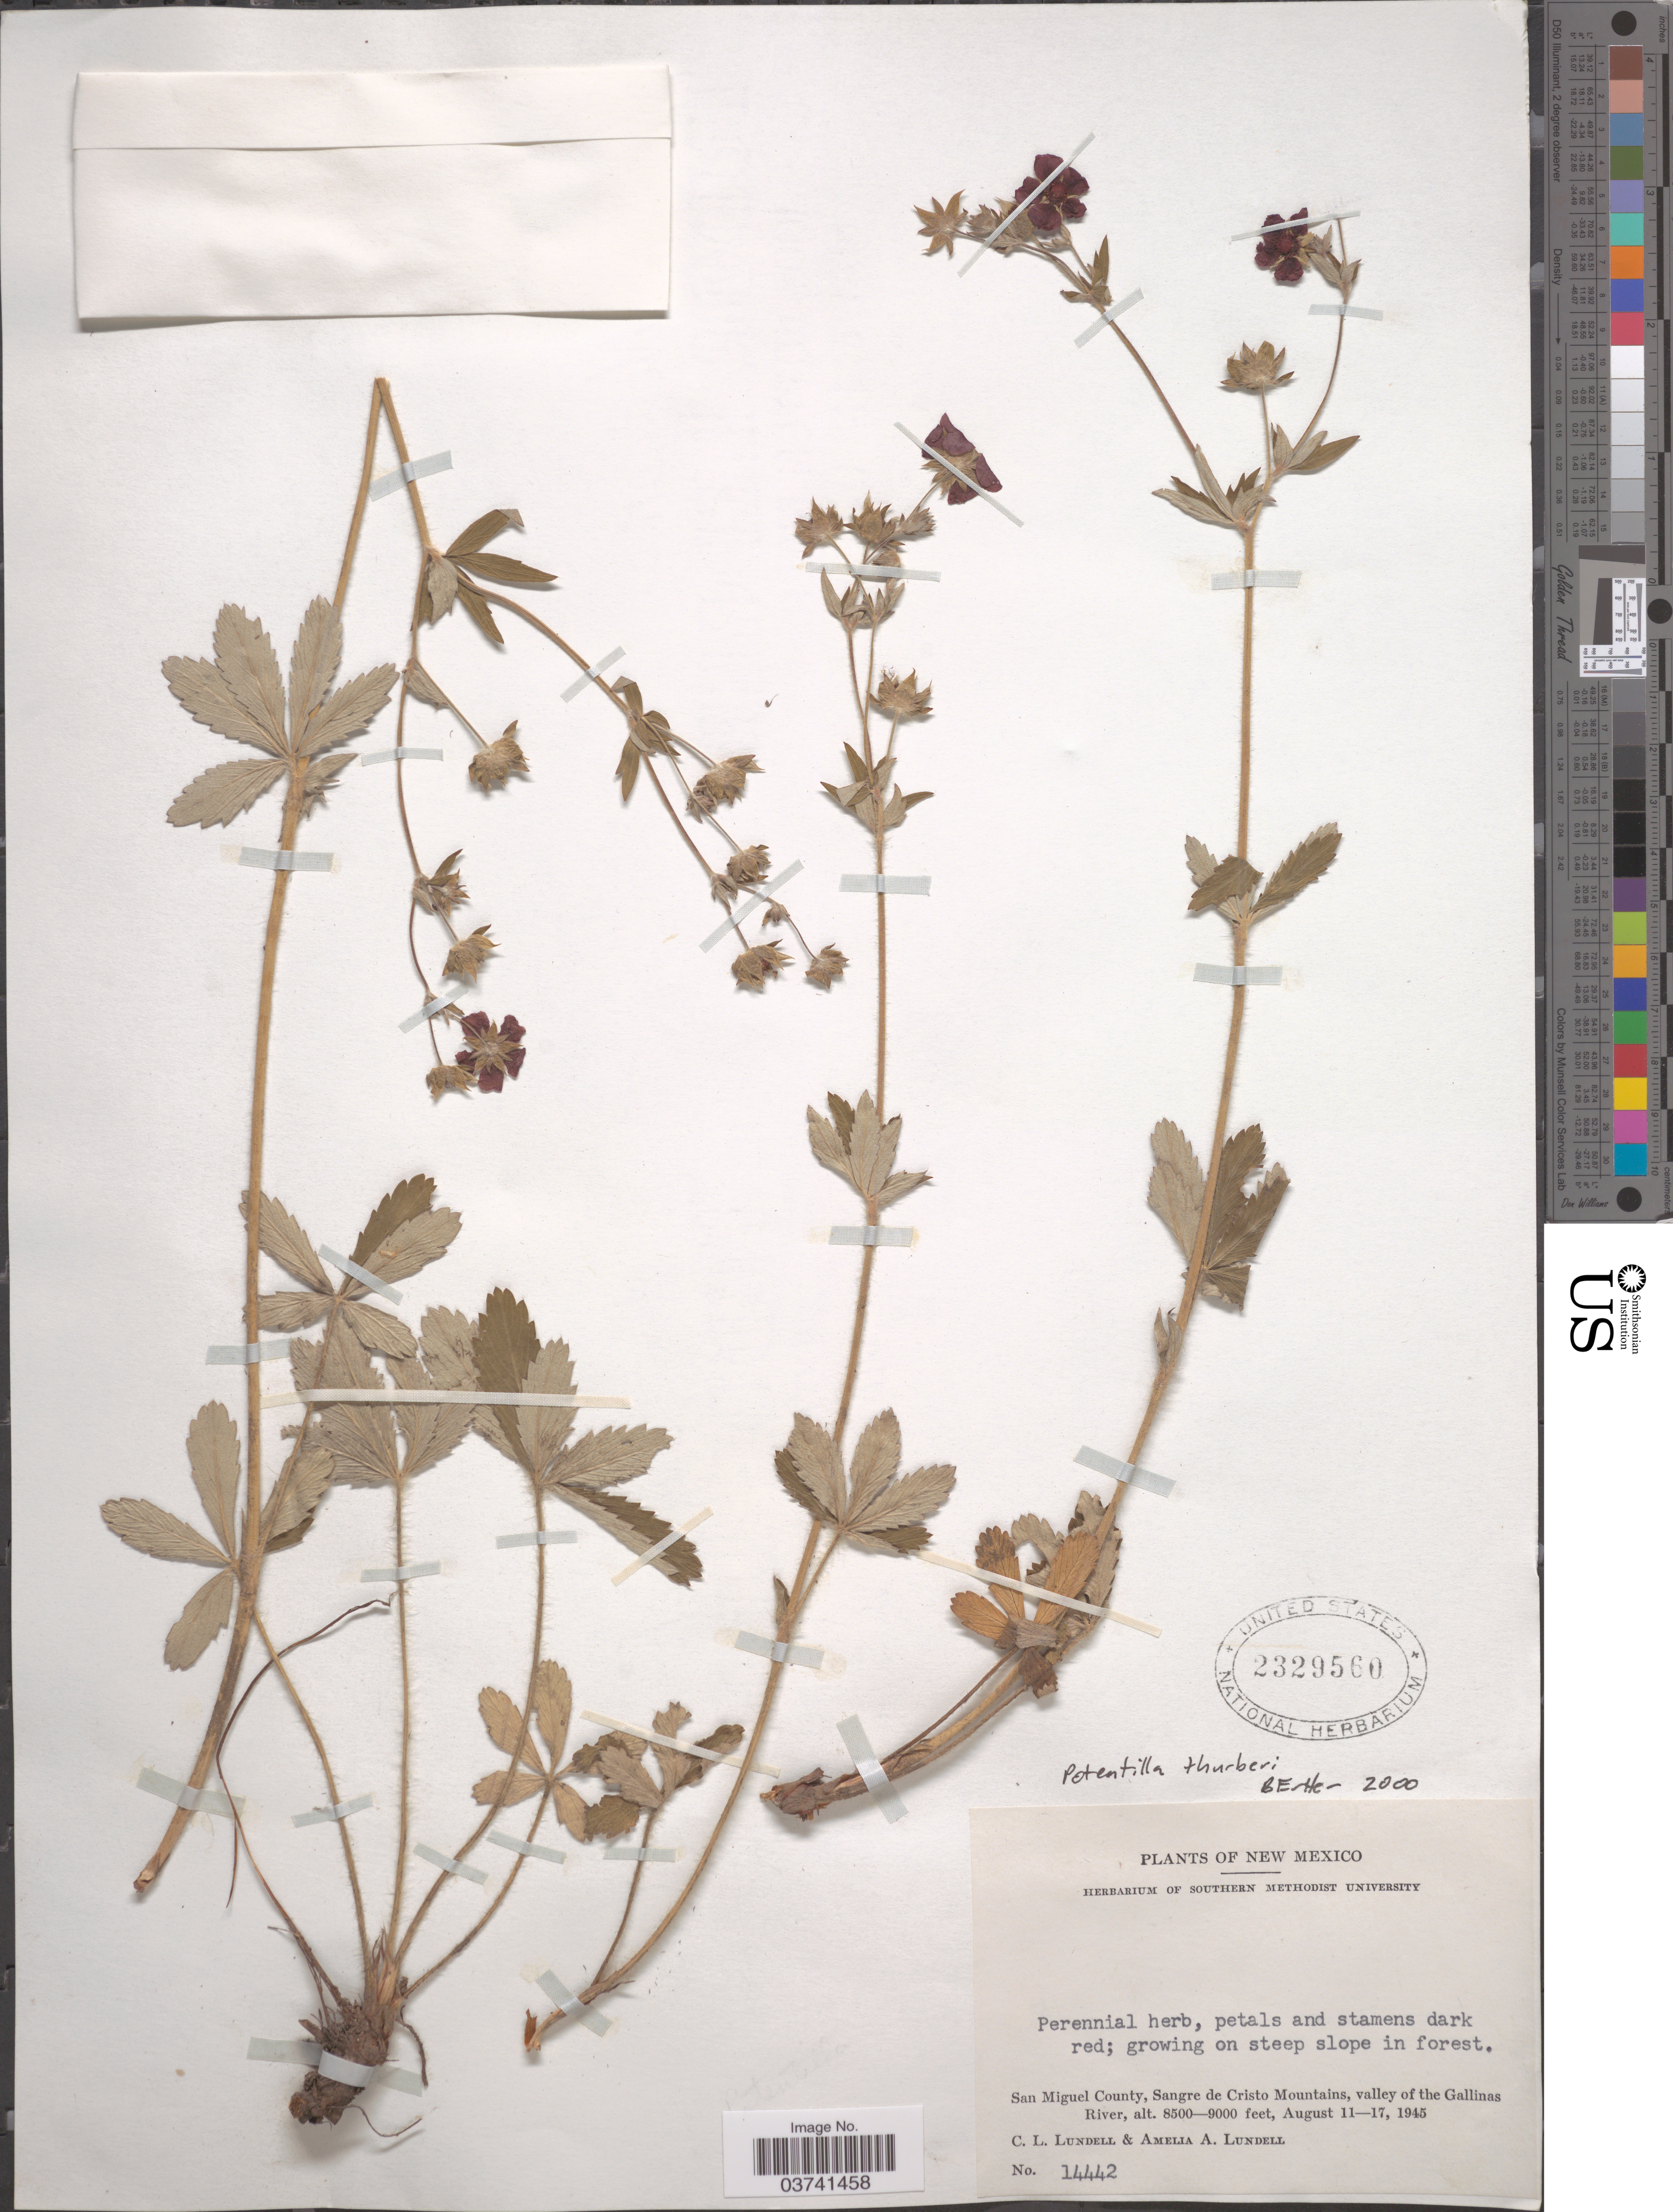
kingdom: Plantae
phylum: Tracheophyta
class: Magnoliopsida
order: Rosales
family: Rosaceae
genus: Potentilla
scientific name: Potentilla thurberi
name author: A. Gray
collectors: C. L. Lundell & A. A. Lundell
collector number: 14442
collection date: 1945-08-11/1945-08-17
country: United States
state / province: New Mexico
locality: San Miguel County, Sangre de Cristo Mountains, valley of the Gallinas River.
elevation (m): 2591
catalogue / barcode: US 2329560